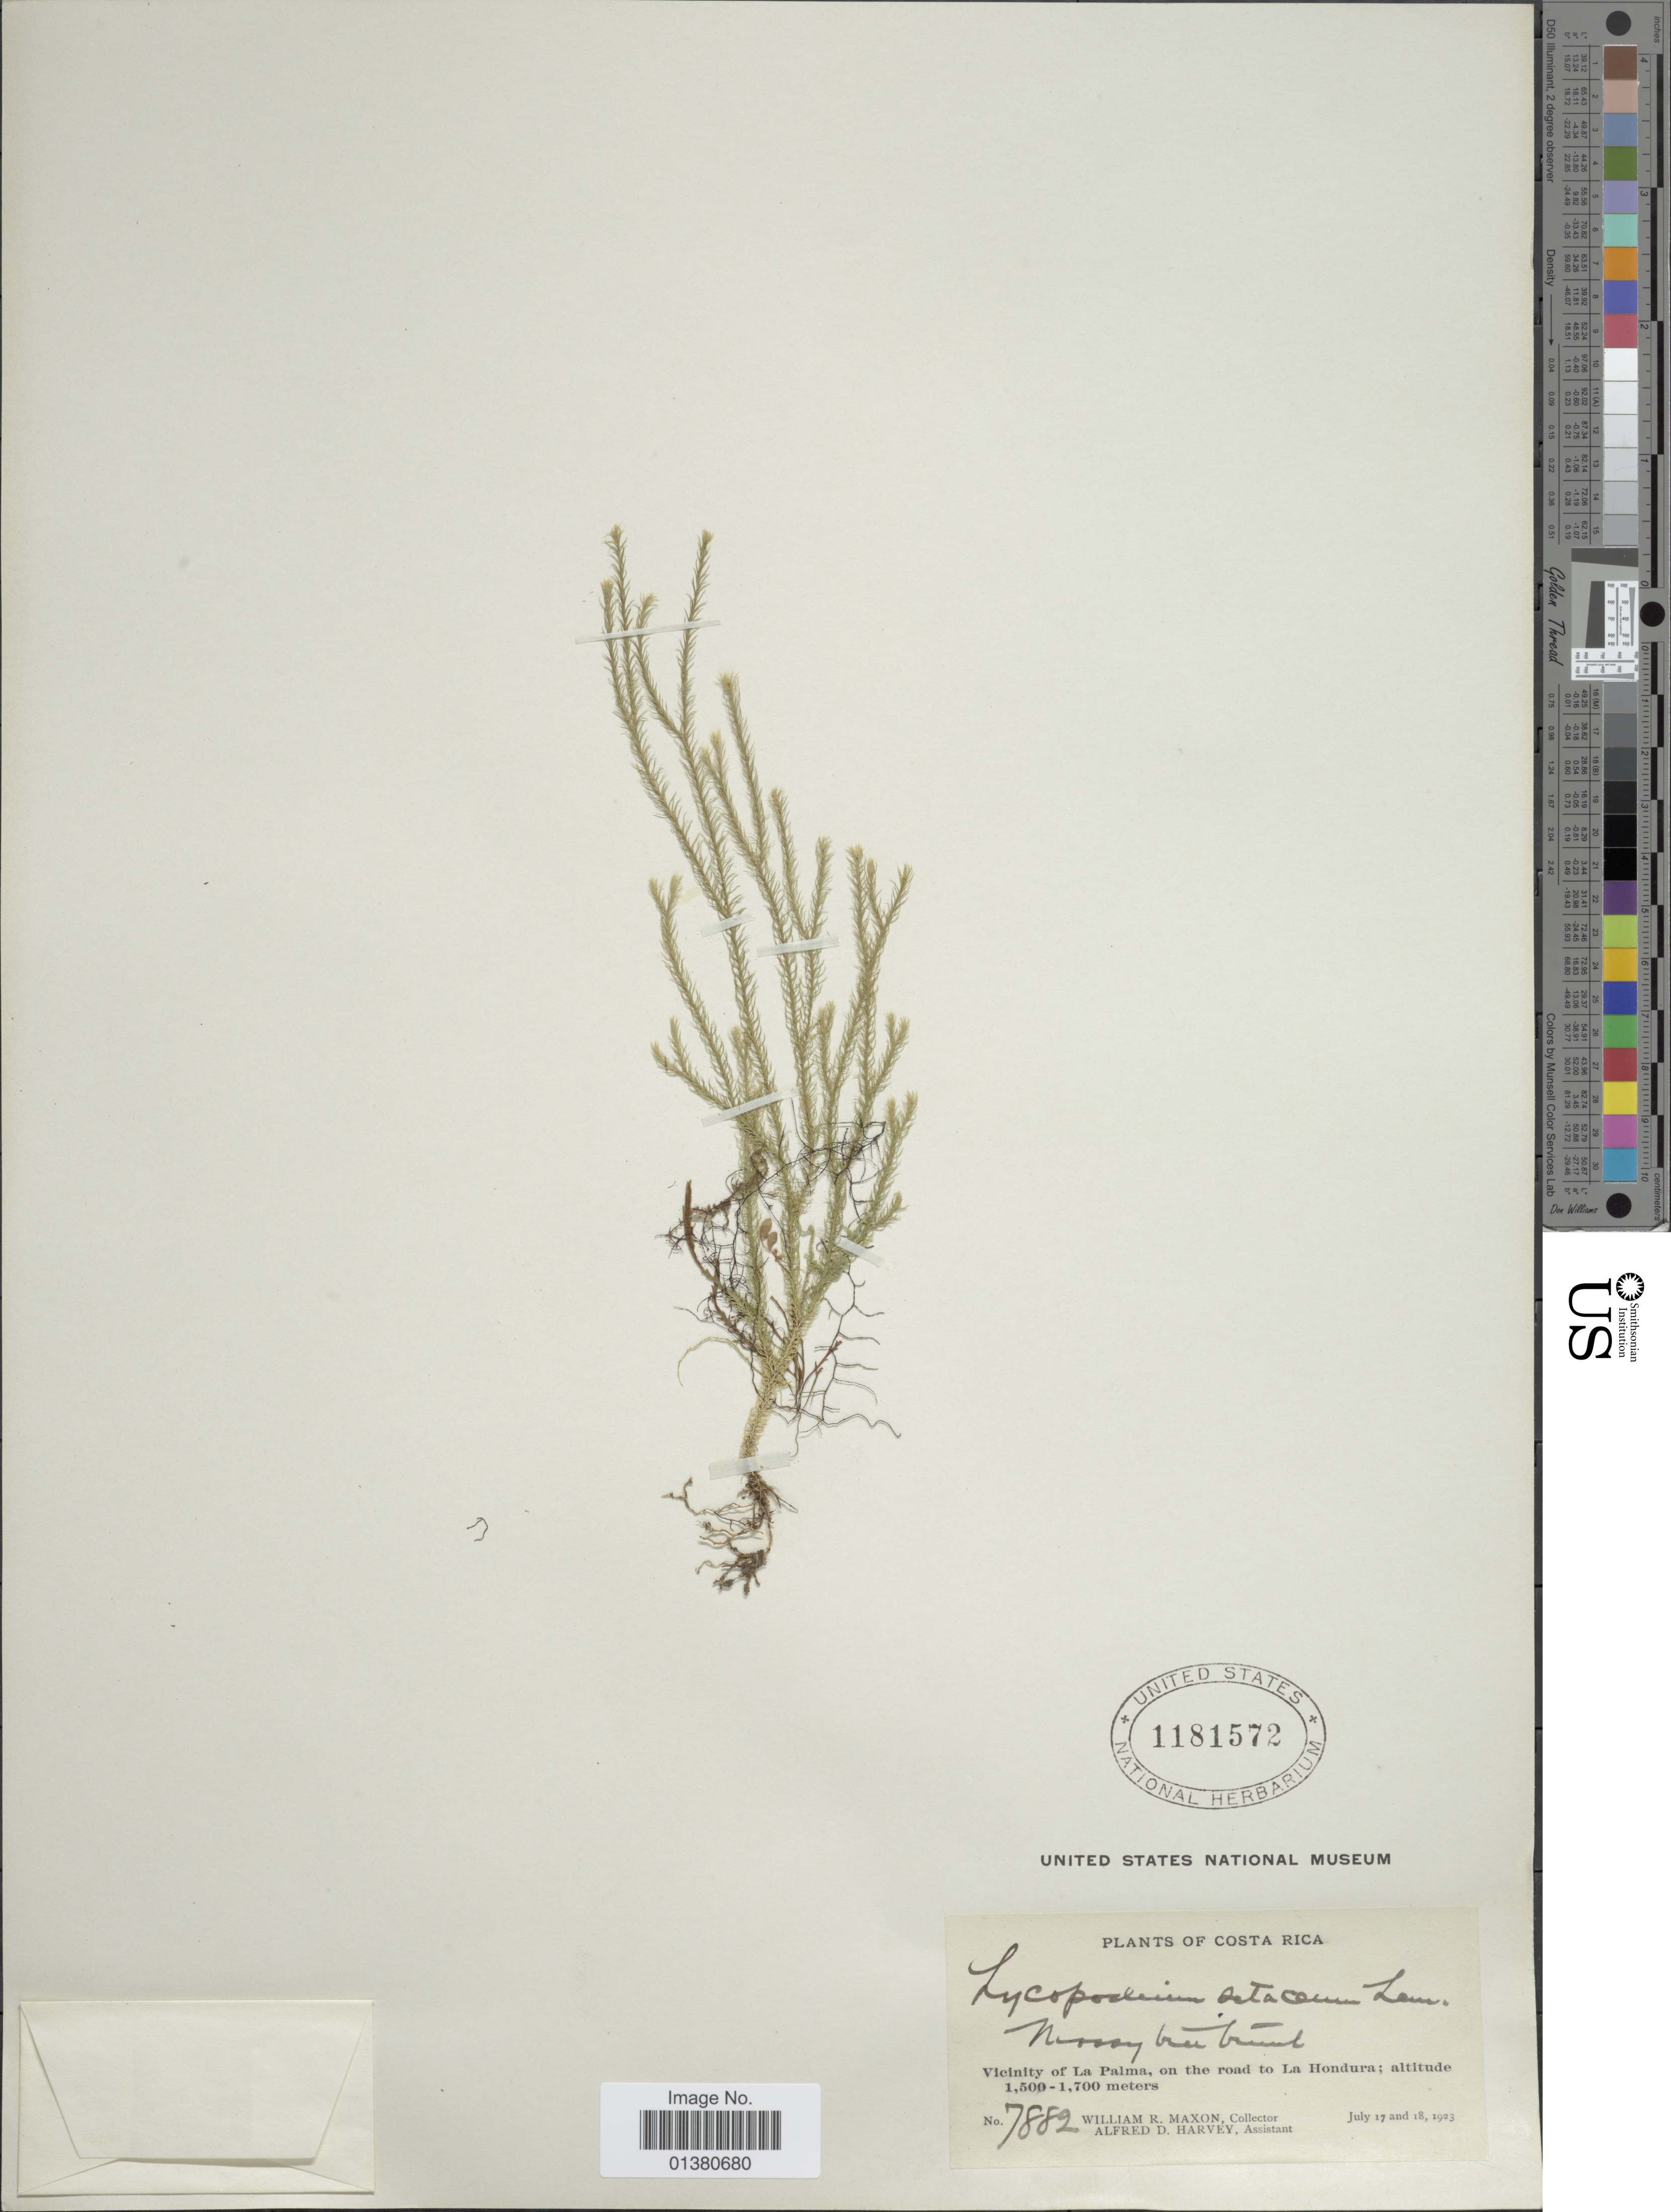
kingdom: Plantae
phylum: Tracheophyta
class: Lycopodiopsida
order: Lycopodiales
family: Lycopodiaceae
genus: Phlegmariurus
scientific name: Phlegmariurus curvifolius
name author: (Kunze) B. Øllg.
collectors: W. R. Maxon & A. D. Harvey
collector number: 7882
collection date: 1923-07-17/1923-07-18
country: Costa Rica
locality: Vicinity of La Palma, on the road to La Hondura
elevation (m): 1500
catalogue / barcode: US 1181572